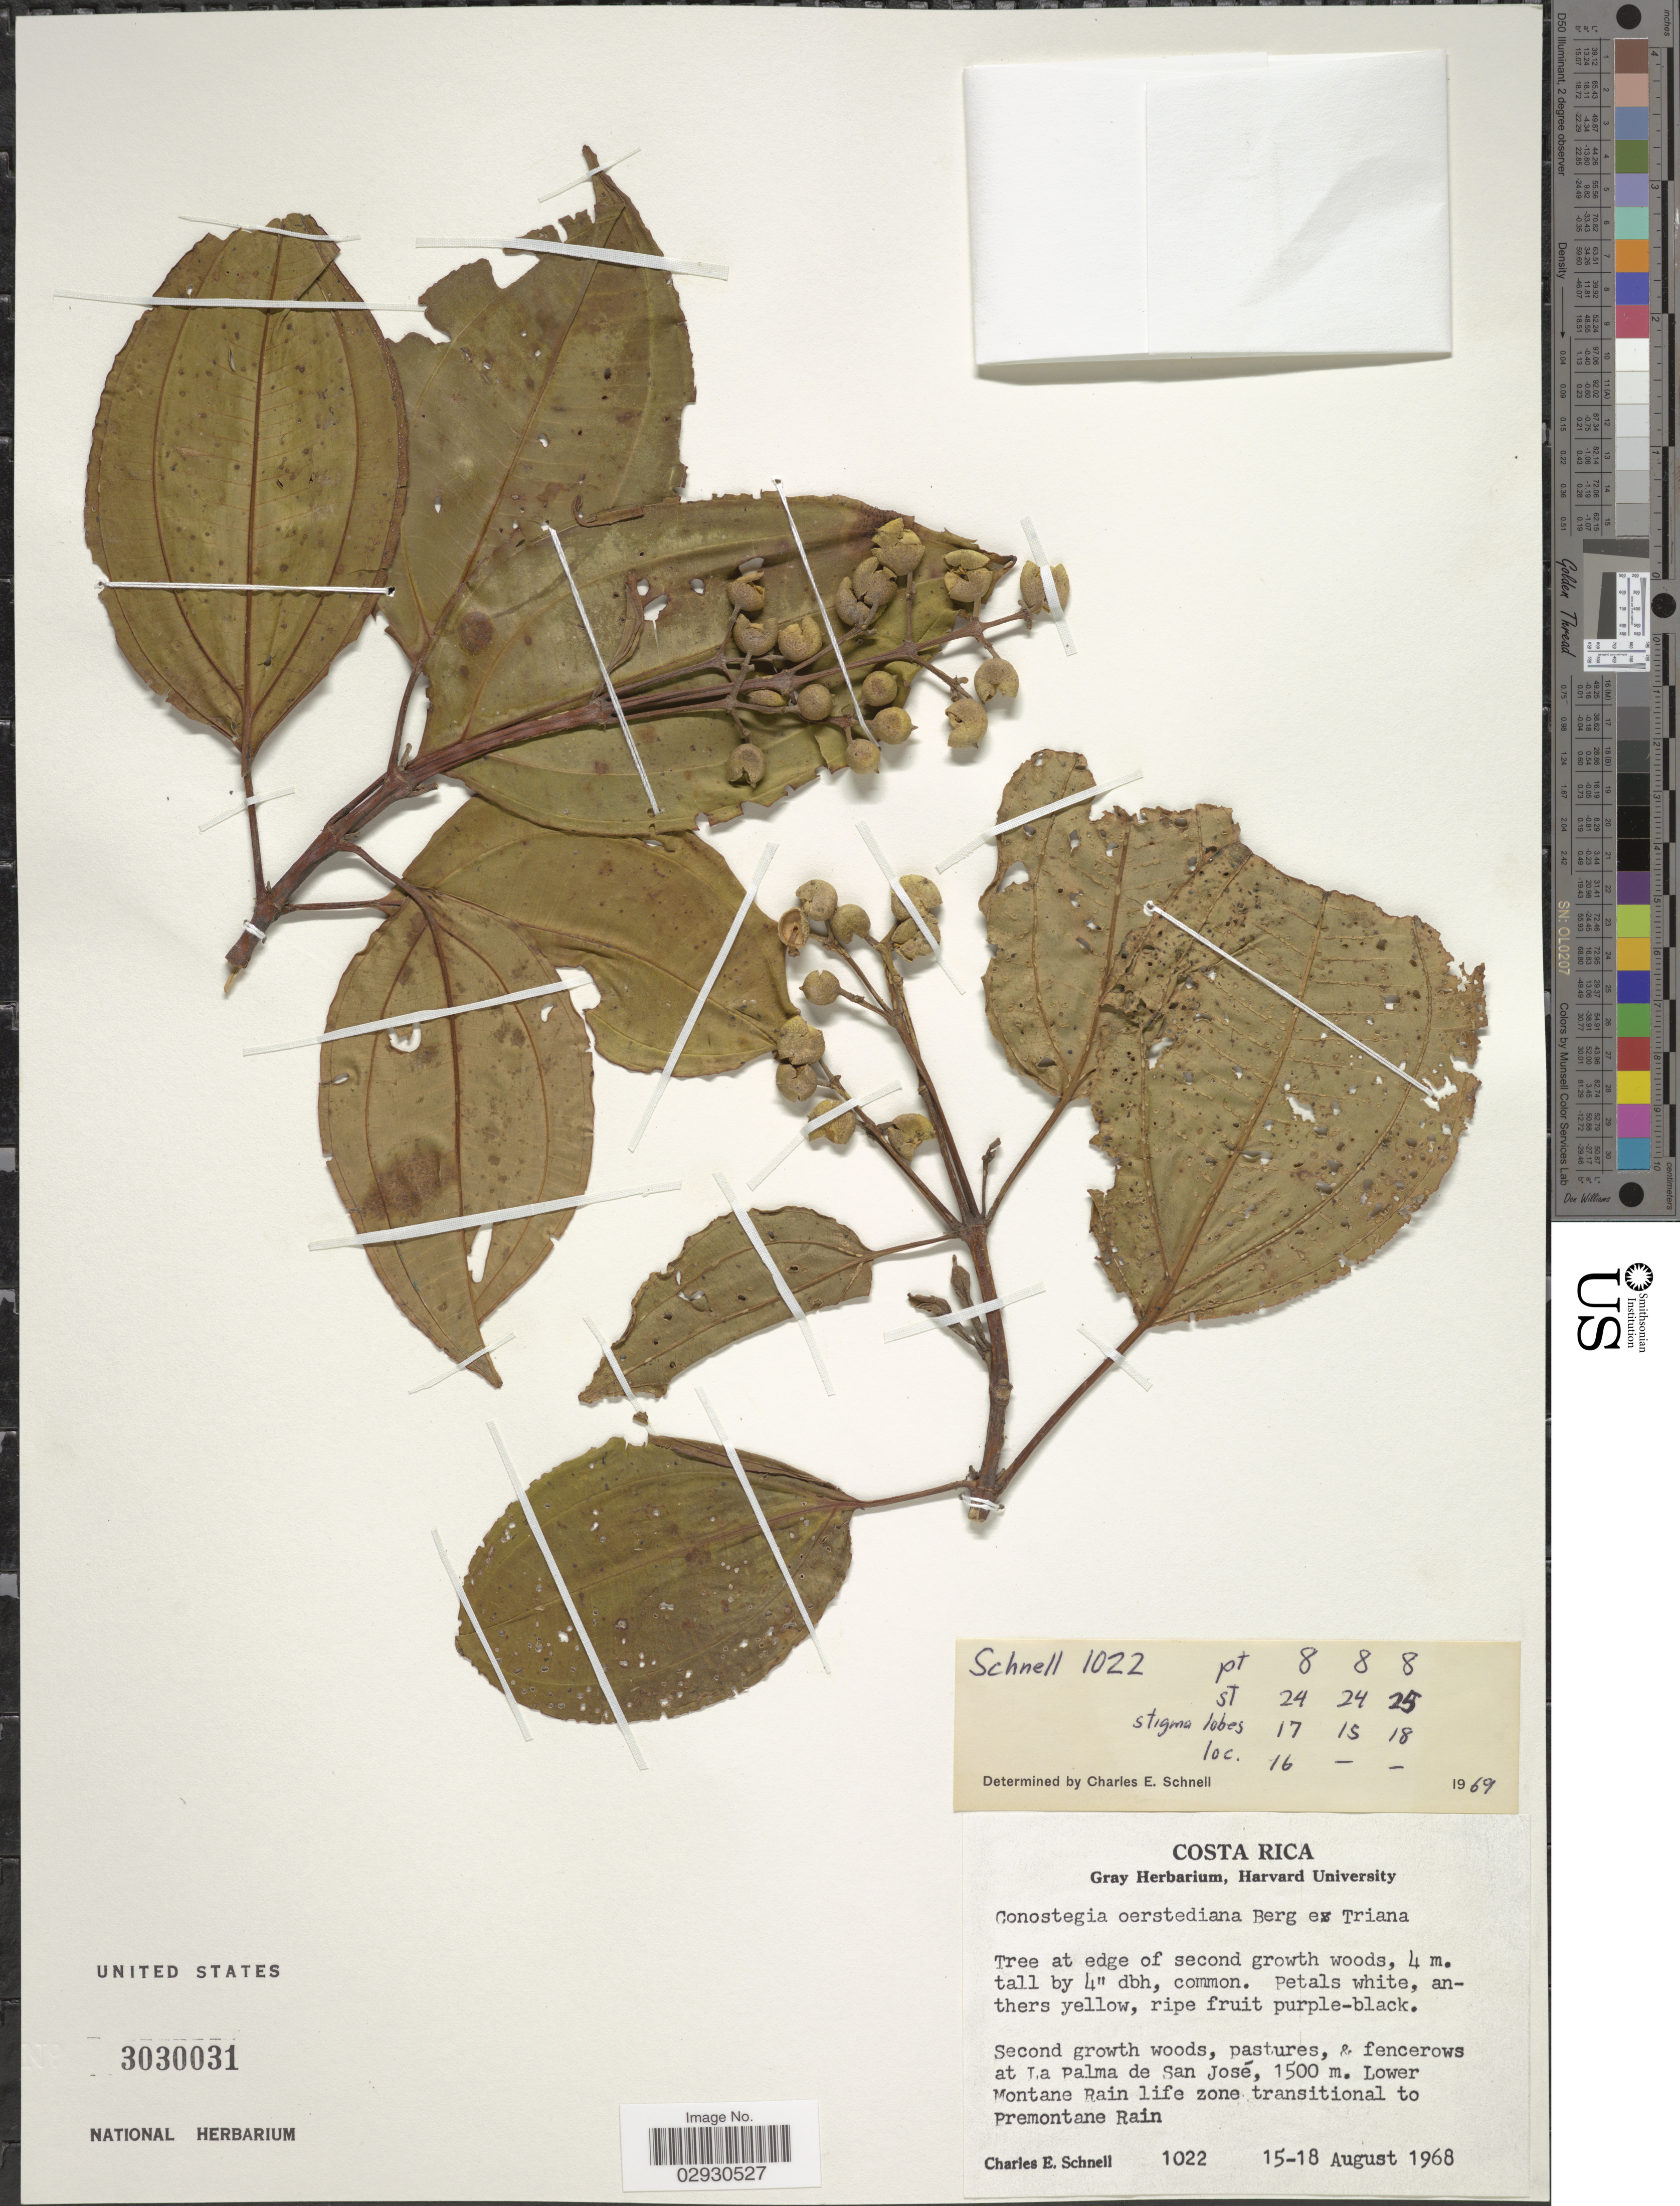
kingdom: Plantae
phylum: Tracheophyta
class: Magnoliopsida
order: Myrtales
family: Melastomataceae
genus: Conostegia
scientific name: Conostegia oerstediana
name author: O. Berg ex Triana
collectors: C. Schnell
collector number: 1022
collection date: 1968-08-15/1968-08-18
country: Costa Rica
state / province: San José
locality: La Palma de San José, Lower Montane Rain Life zone transitional to Premontane Rain.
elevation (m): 1500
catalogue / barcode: US 3030031